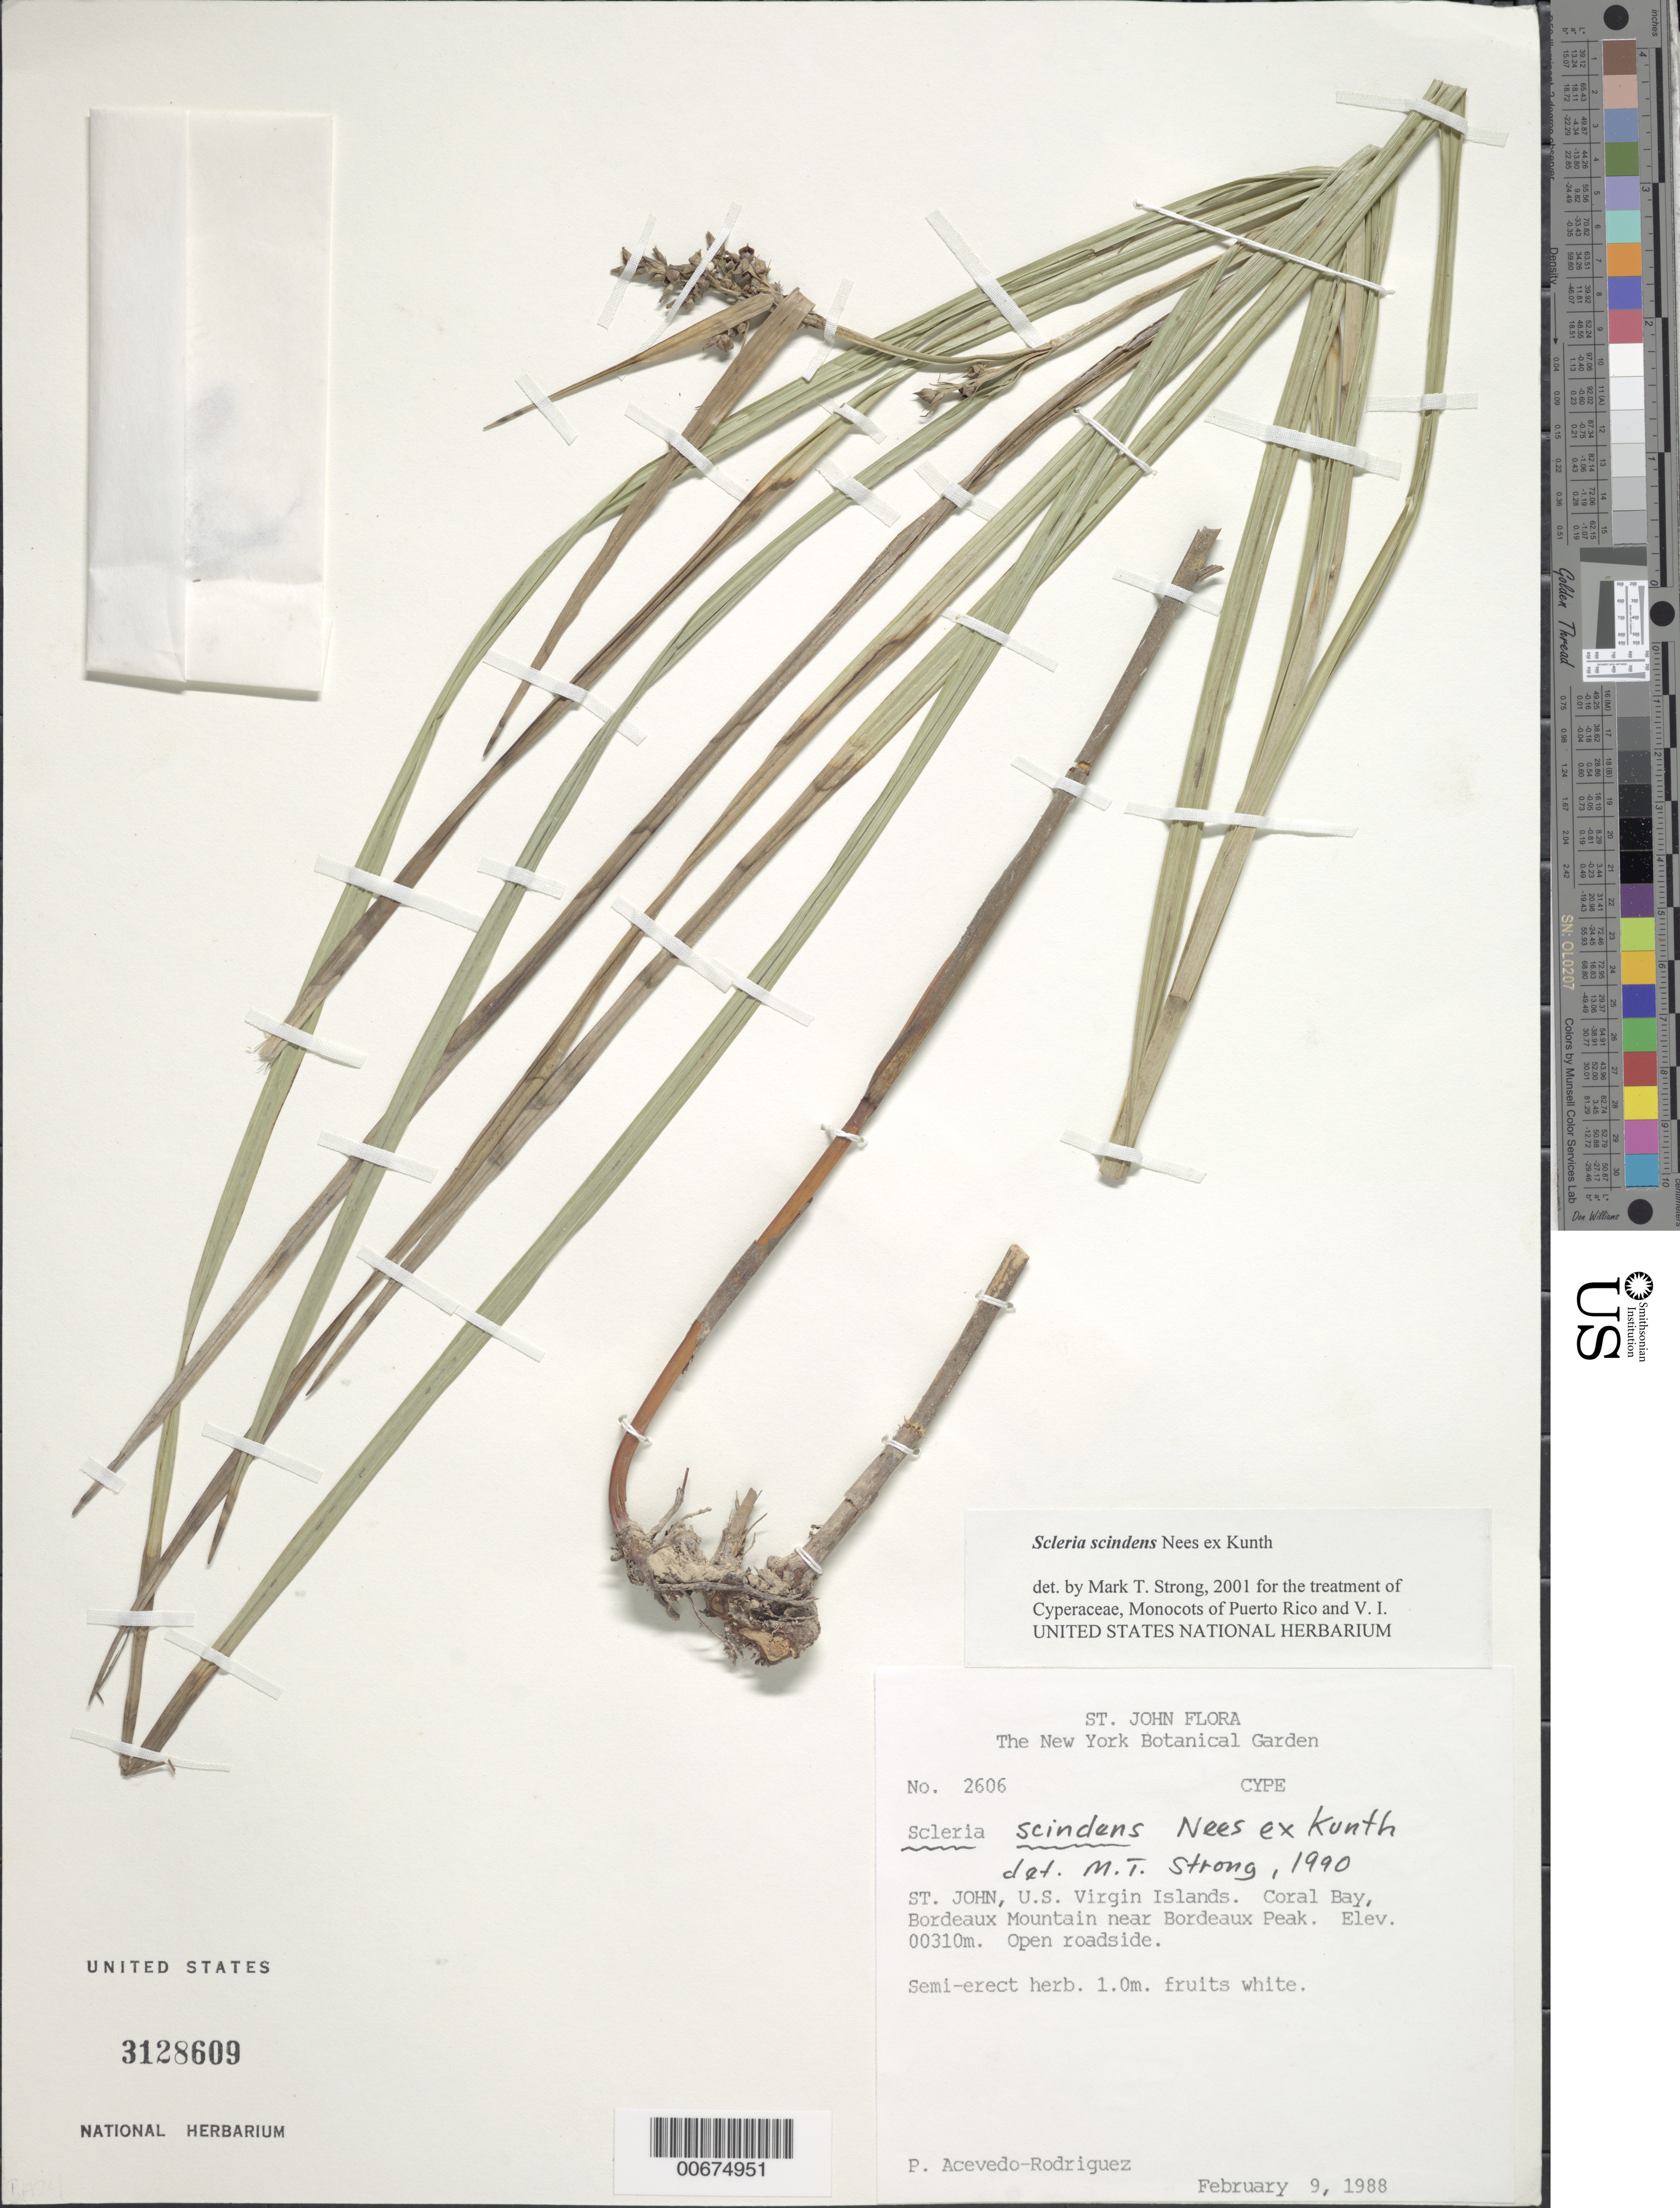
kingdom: Plantae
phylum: Tracheophyta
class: Liliopsida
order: Poales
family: Cyperaceae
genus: Scleria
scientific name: Scleria chlorantha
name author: Boeckeler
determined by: Strong, Mark T., (BOT), Smithsonian Institution - National Museum of Natural History (UNITED STATES)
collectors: P. Acevedo-Rodr.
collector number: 2606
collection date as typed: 09 Feb 1988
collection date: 1988-02-09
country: U.S. Virgin Islands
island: St. John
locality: Coral Bay Quarter; Bordeaux Mountain near Bordeaux Peak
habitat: Open roadside.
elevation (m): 310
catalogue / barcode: US 3128609